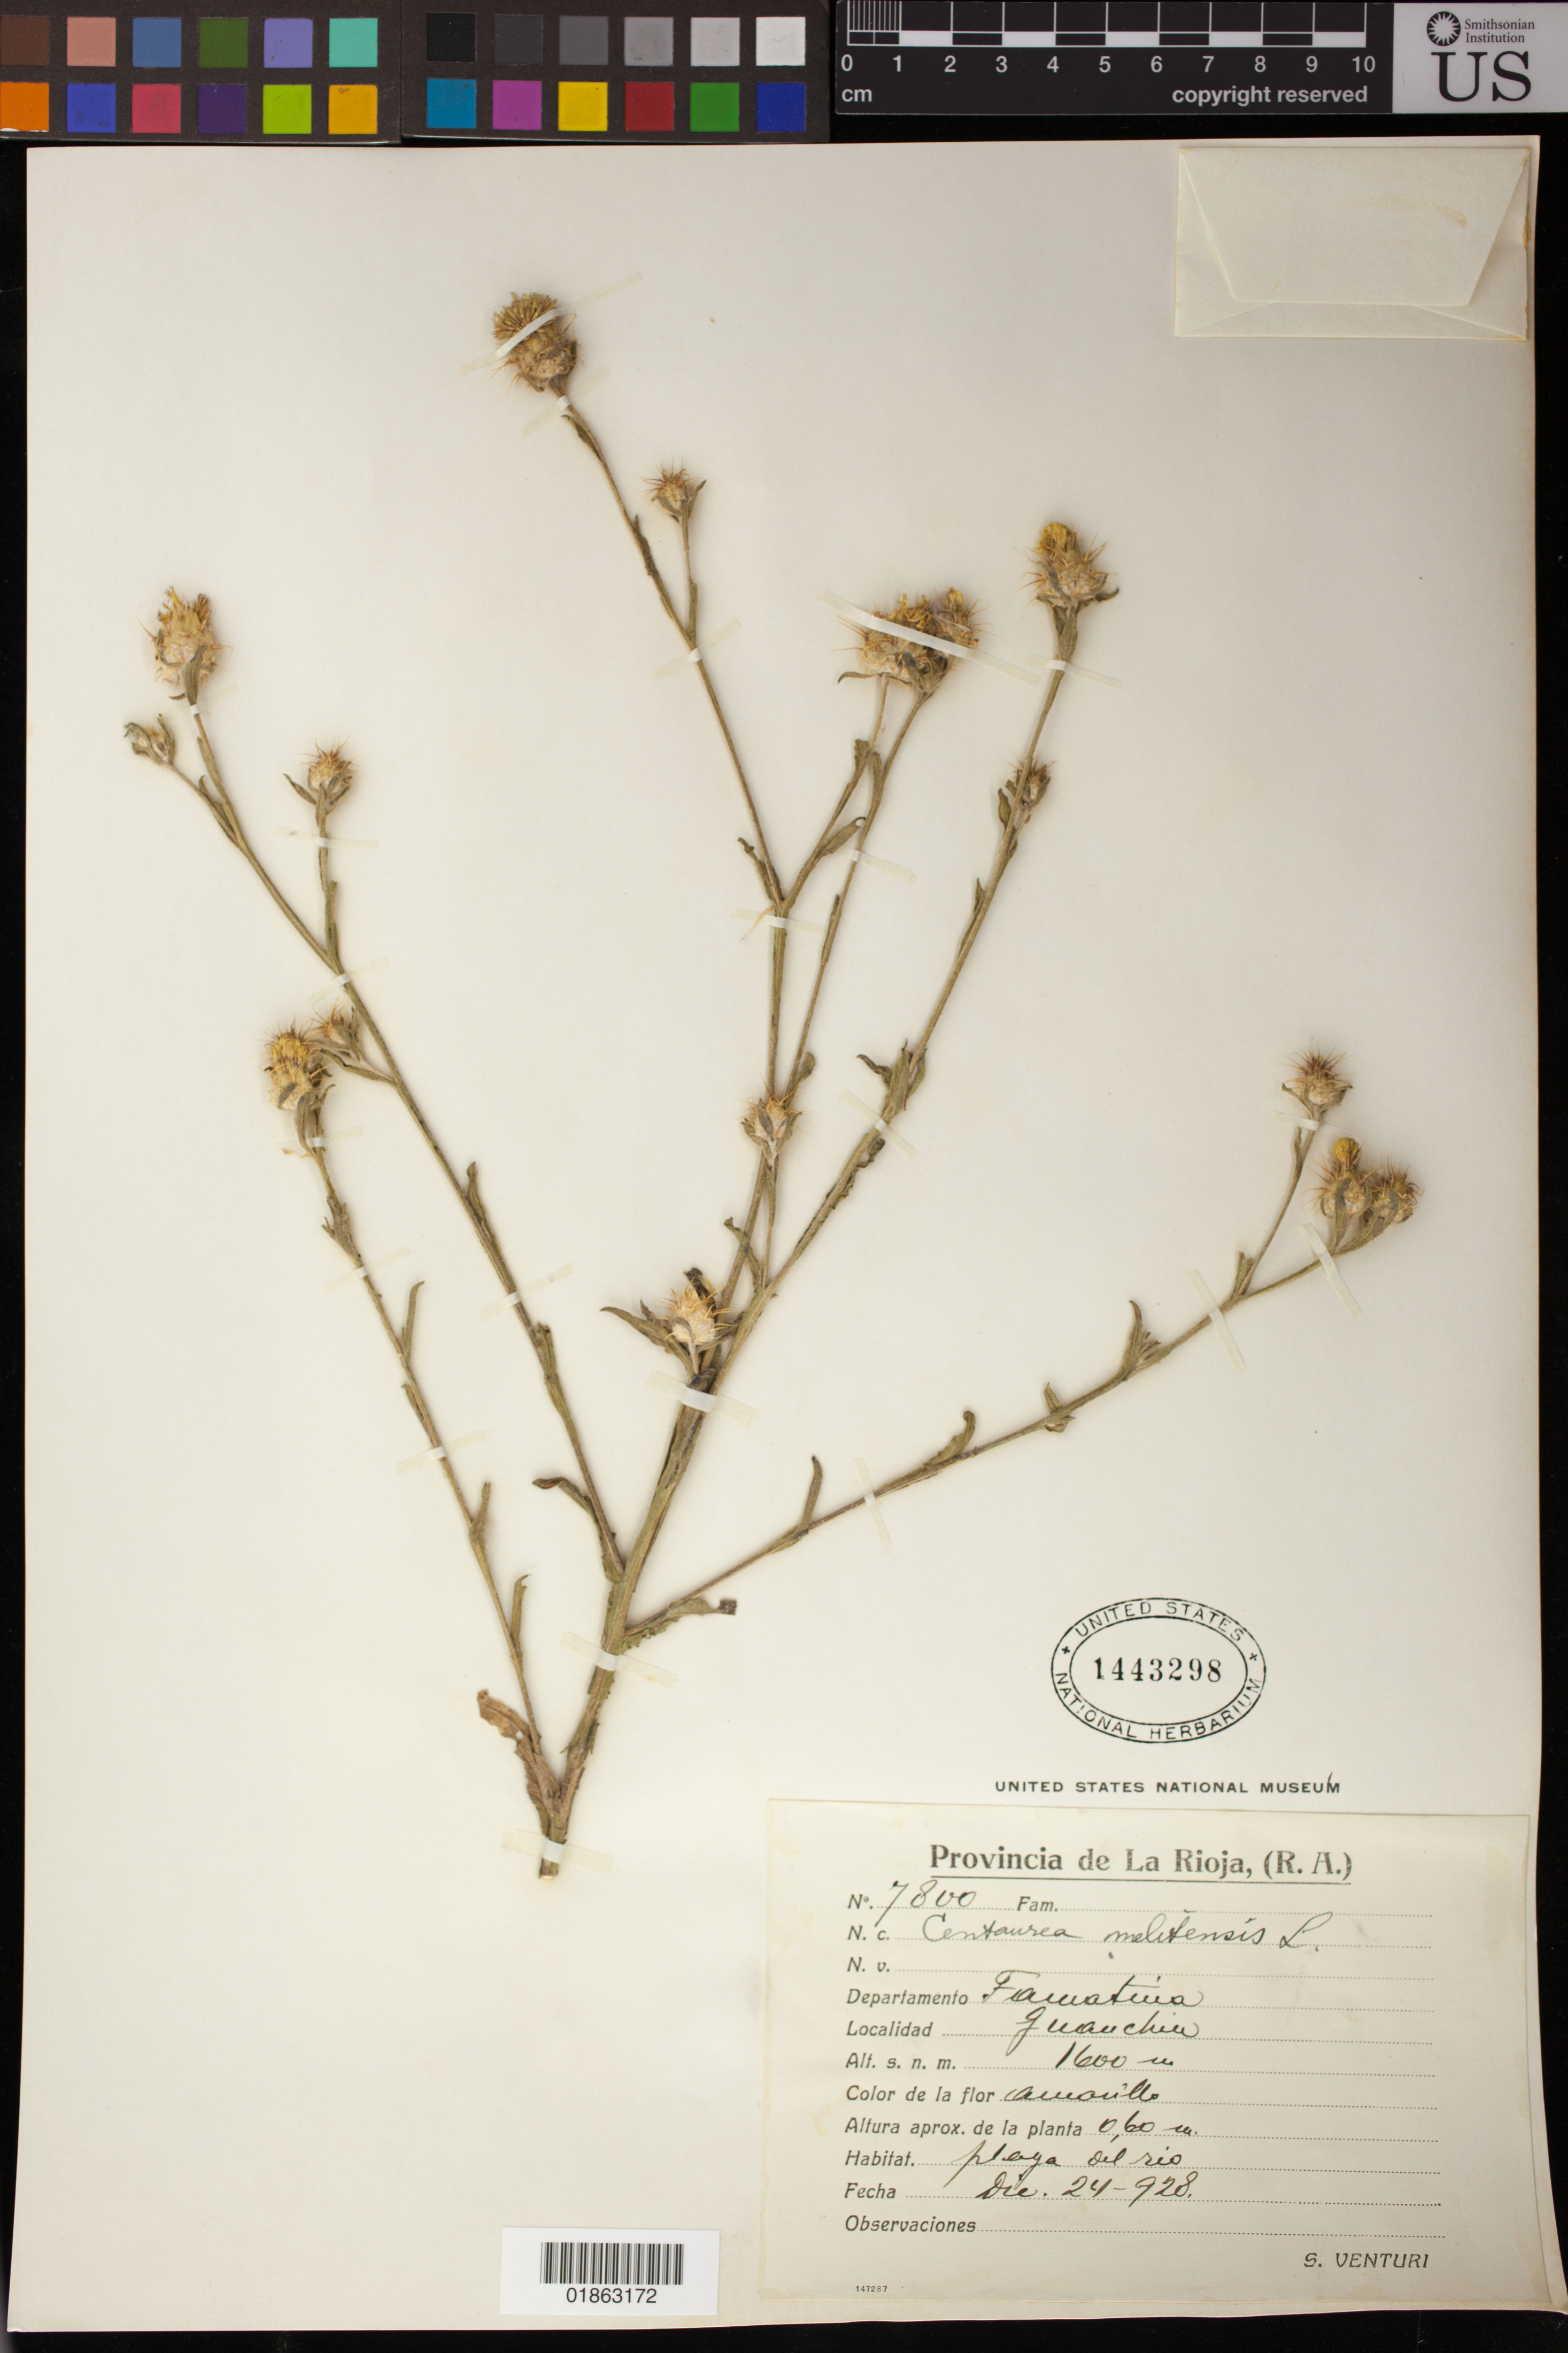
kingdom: Plantae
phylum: Tracheophyta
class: Magnoliopsida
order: Asterales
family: Asteraceae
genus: Centaurea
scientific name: Centaurea melitensis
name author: L.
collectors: S. Venturi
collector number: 7800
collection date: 1928-12-24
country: Argentina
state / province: La Rioja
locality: Departamento Famatina, Guanchin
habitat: Playa del rio.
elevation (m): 1600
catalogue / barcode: US 1443298